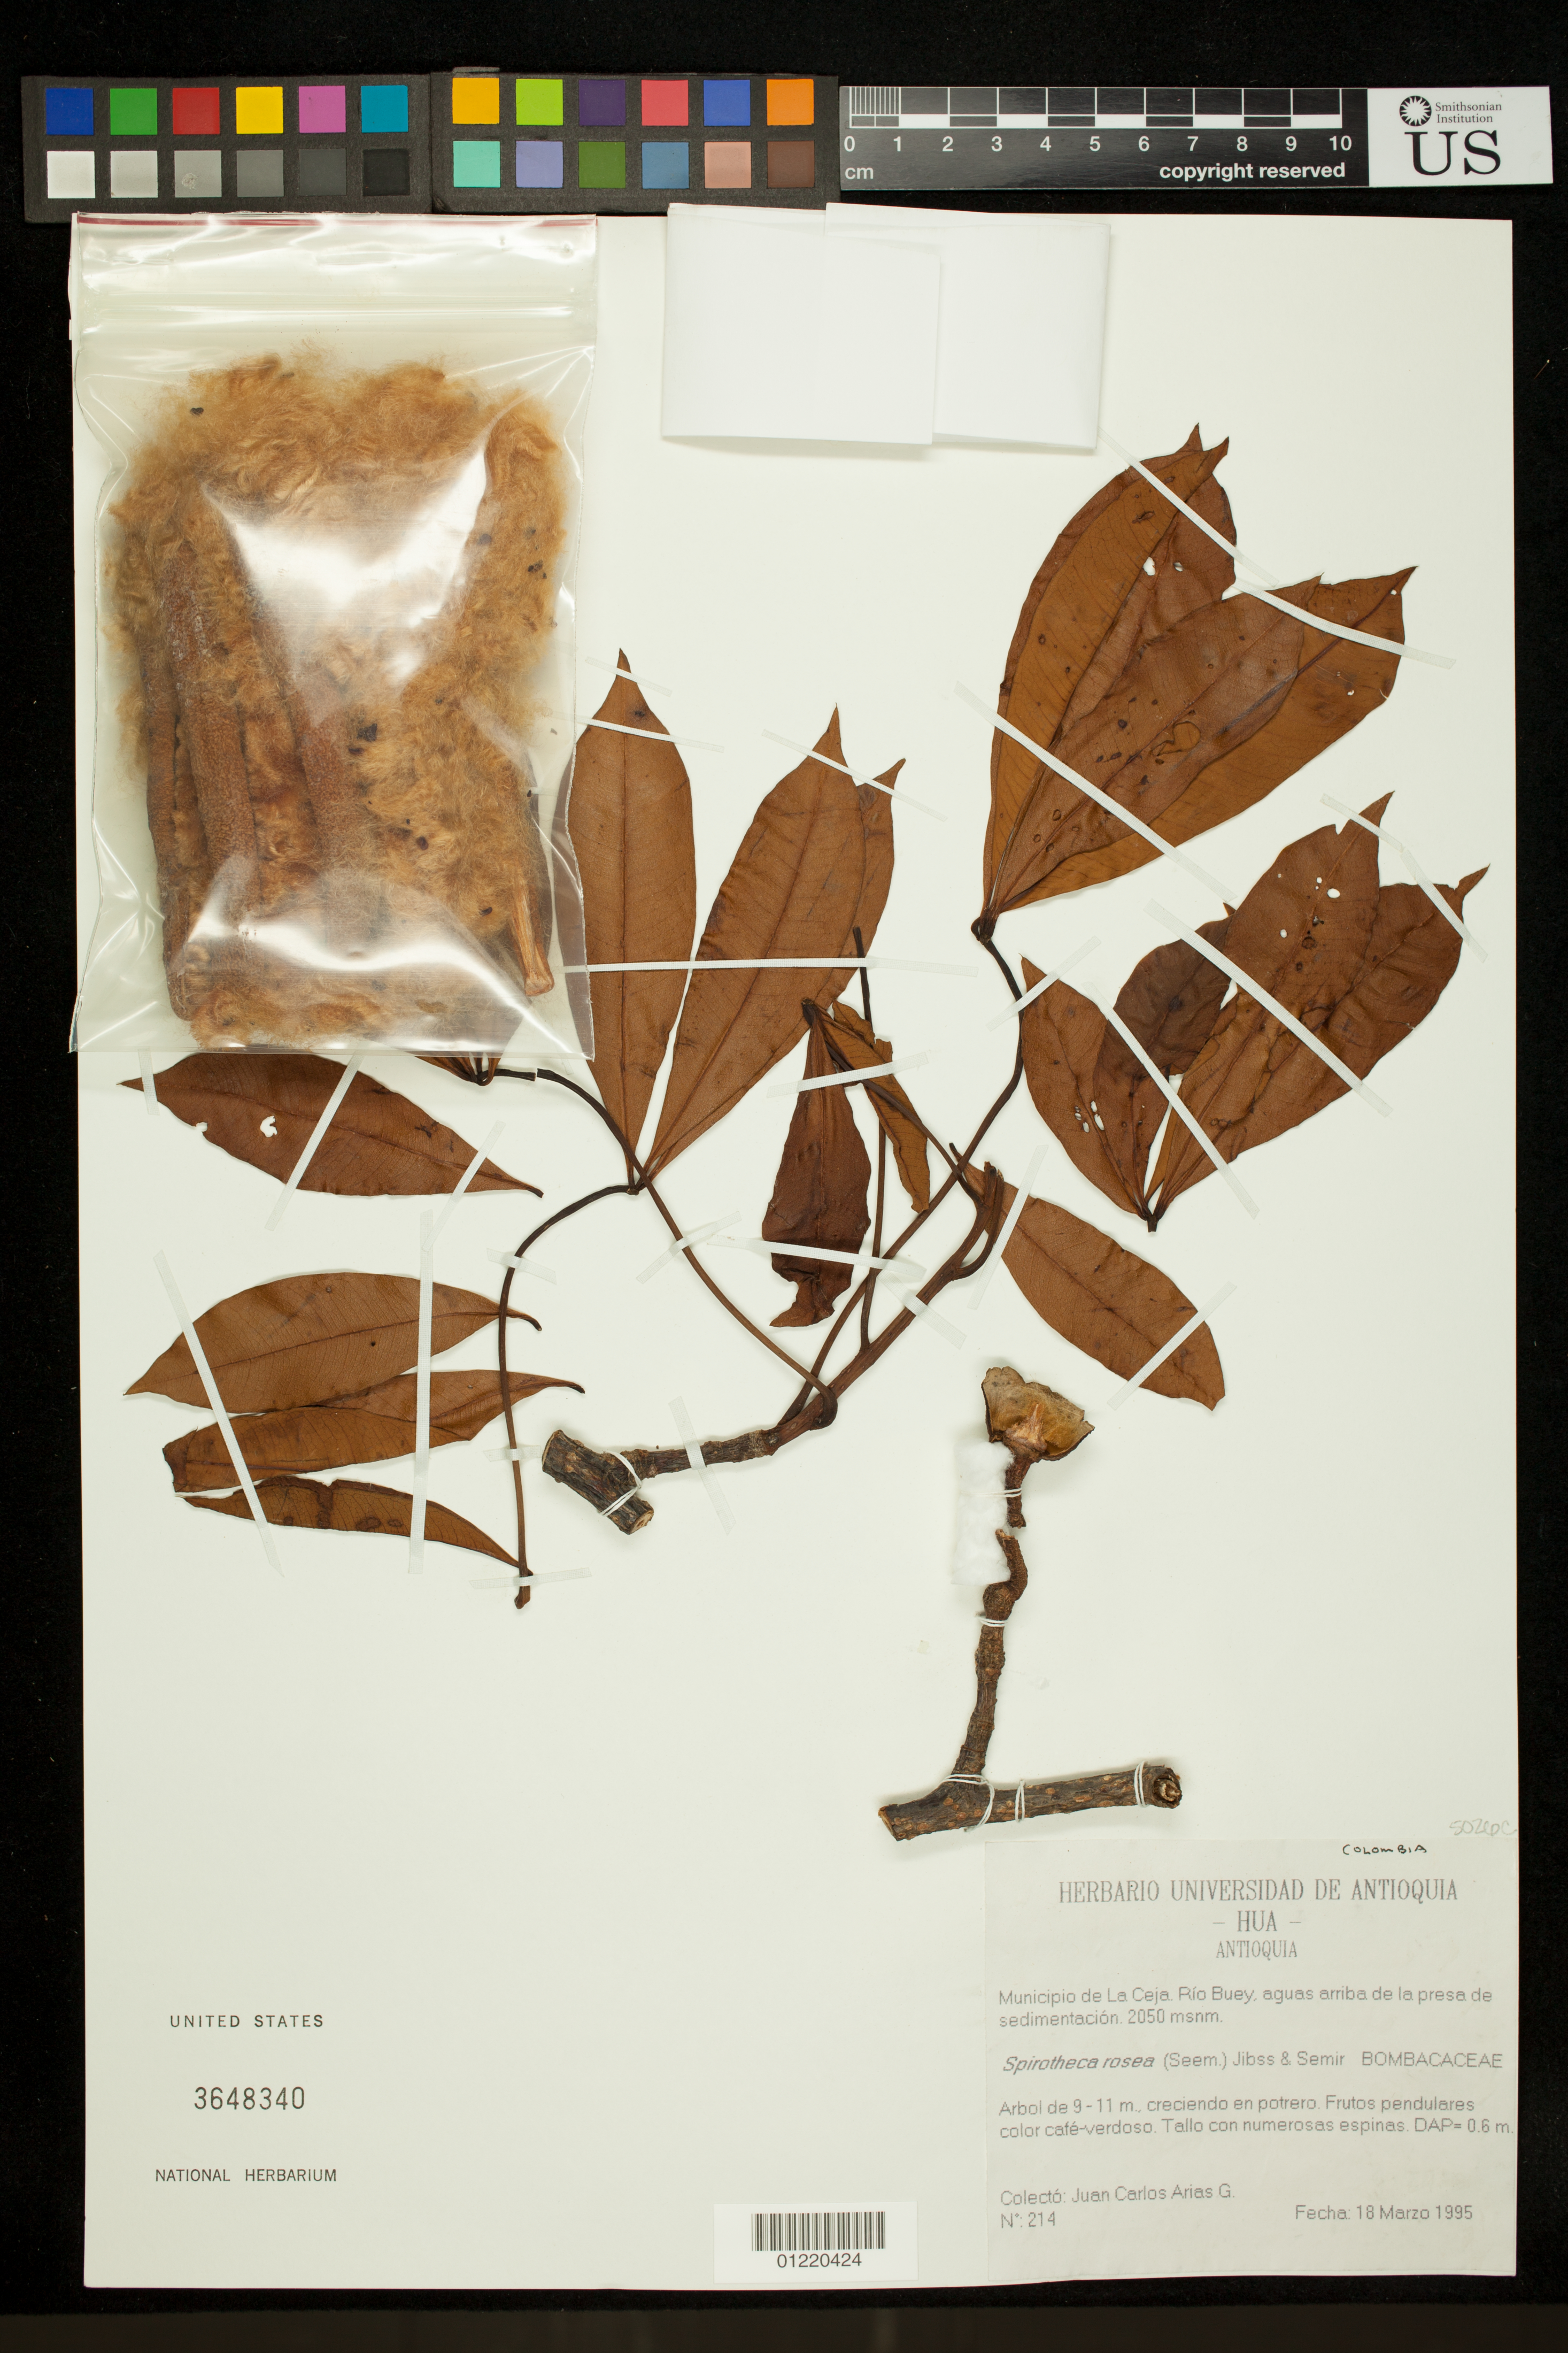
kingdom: Plantae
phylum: Tracheophyta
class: Magnoliopsida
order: Malvales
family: Malvaceae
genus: Spirotheca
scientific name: Spirotheca rosea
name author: (Cuatrec.) Gibbs & W.S. Alverson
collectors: J. Arias G.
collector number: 214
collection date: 1995-03-18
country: Colombia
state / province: Antioquia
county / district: La Ceja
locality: Rio Buey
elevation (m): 2050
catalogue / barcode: US 3648340